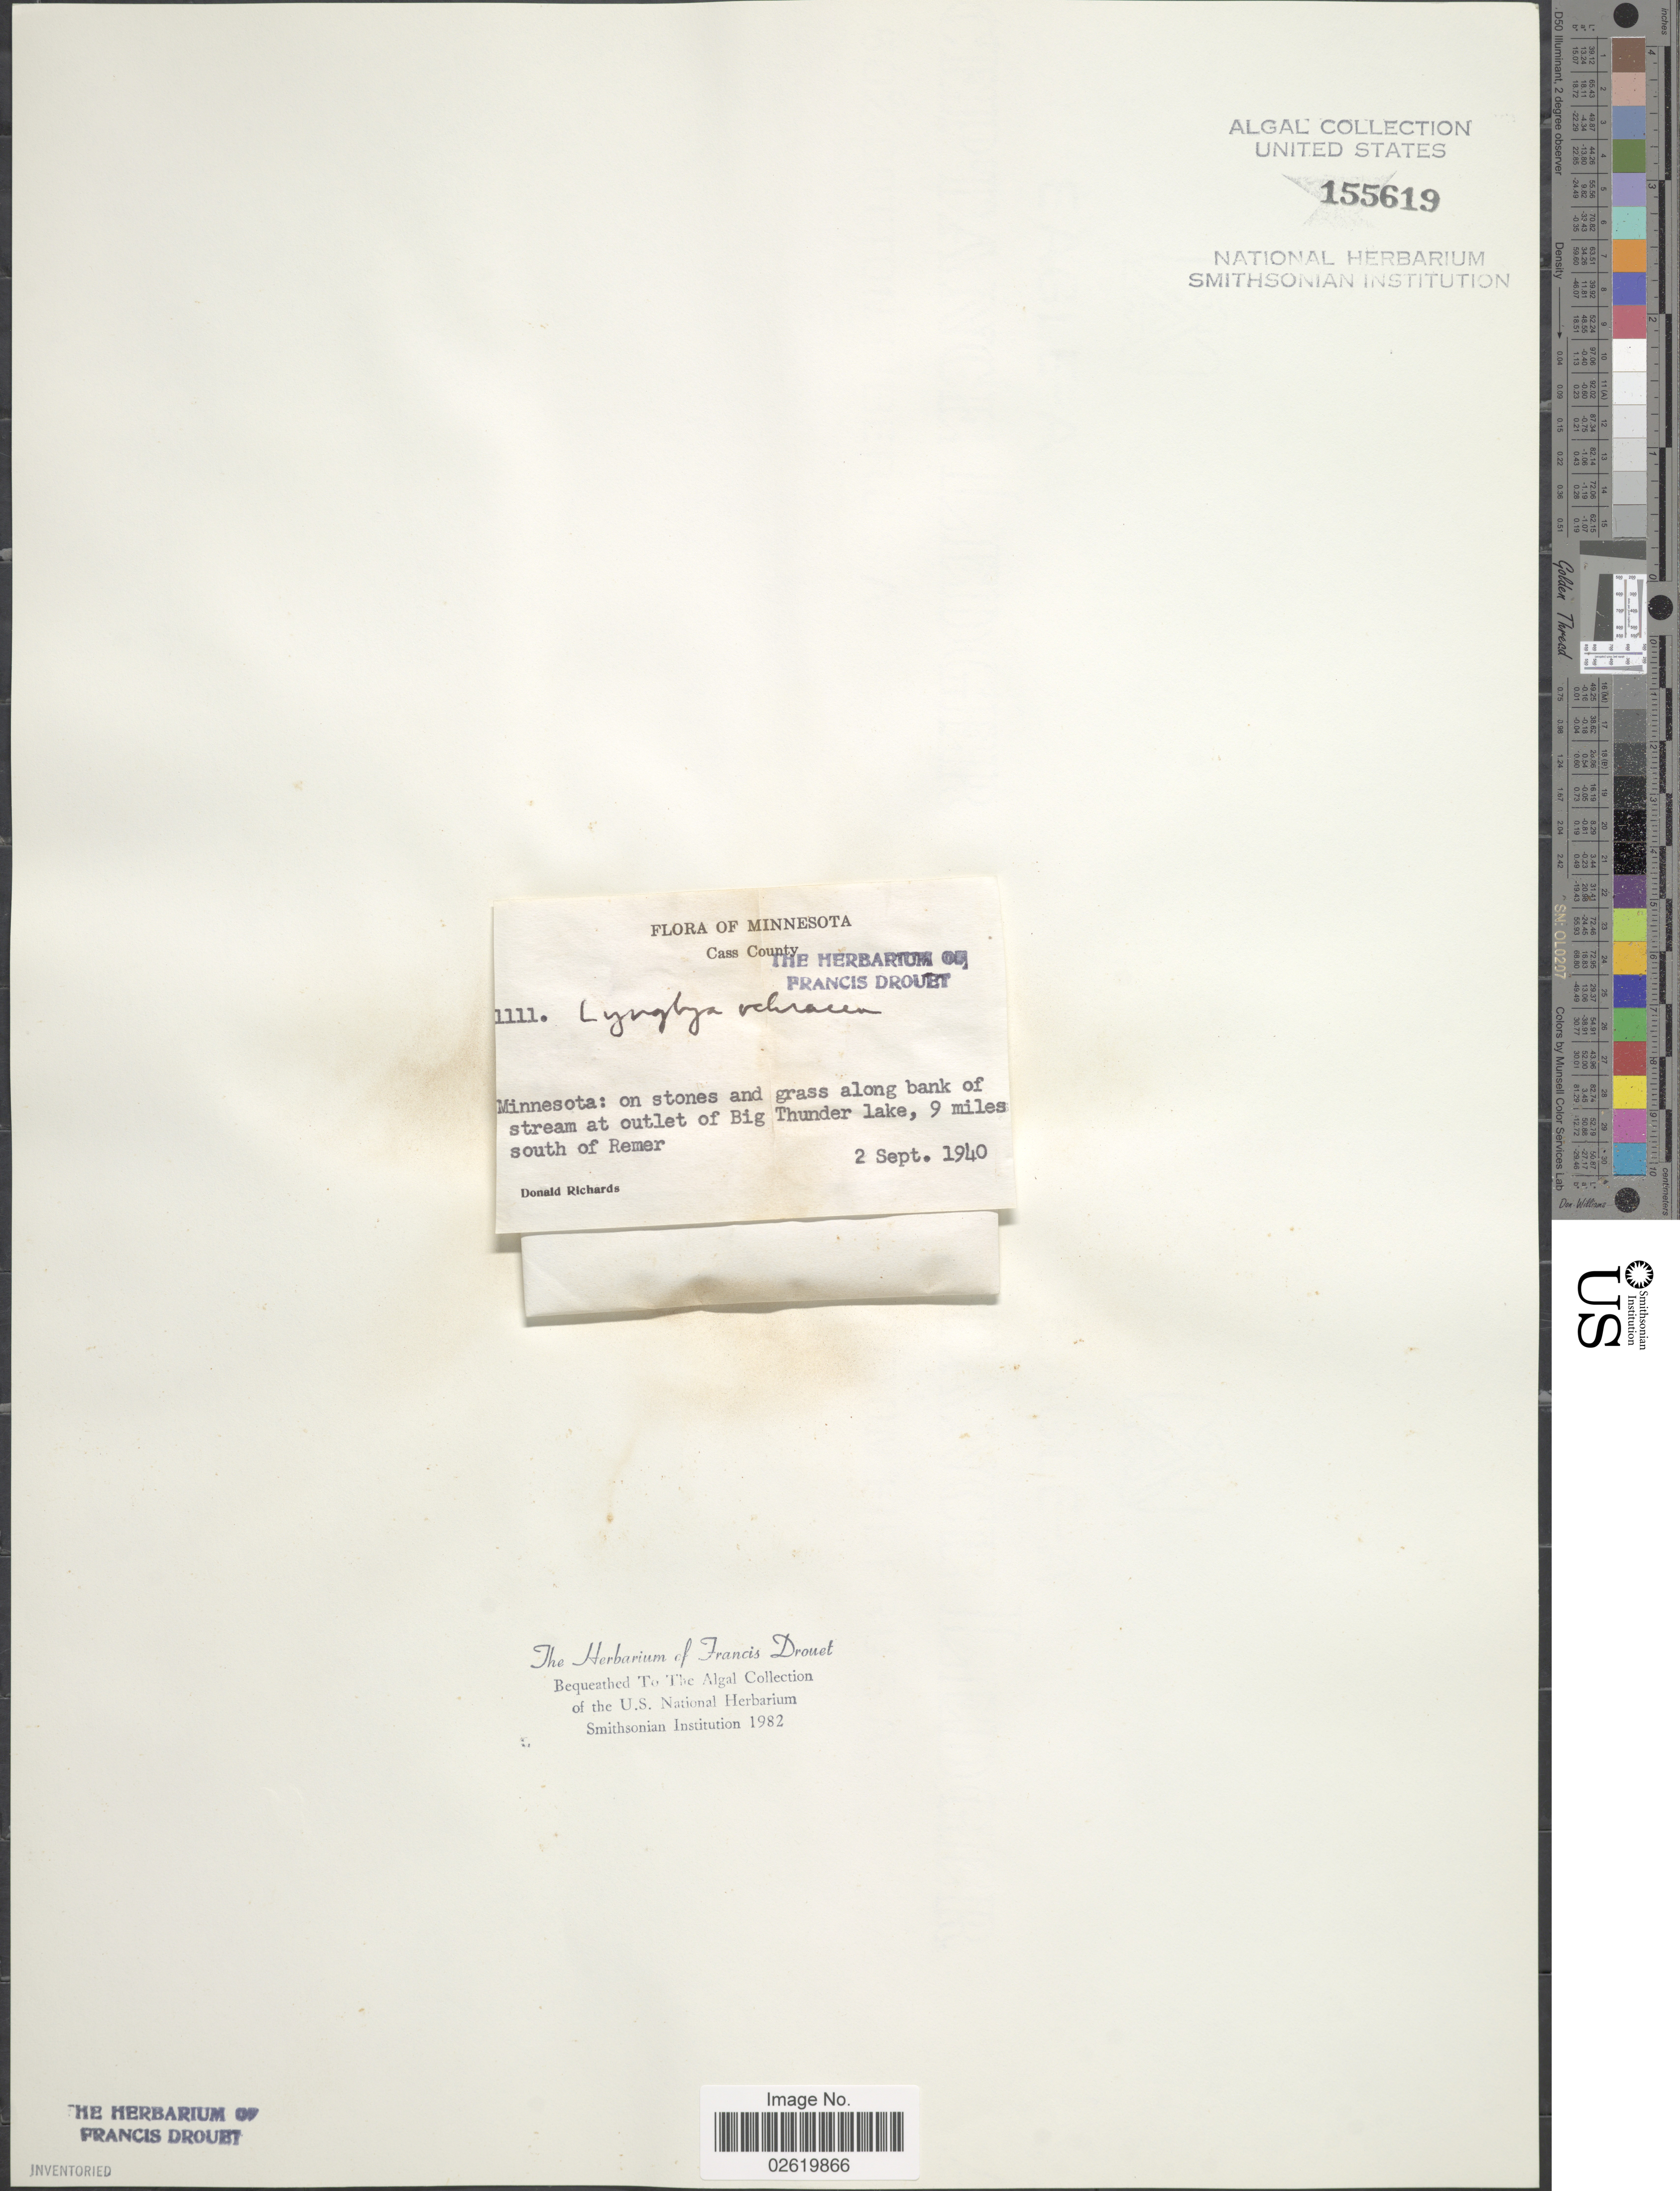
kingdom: Bacteria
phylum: Cyanobacteria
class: Cyanobacteriia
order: Cyanobacteriales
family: Oscillatoriaceae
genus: Leptothrix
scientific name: Leptothrix ochracea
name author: Kütz.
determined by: Drouet, F. E.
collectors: D. Richards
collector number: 1111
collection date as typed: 02 Sep 1940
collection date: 1940-09-02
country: United States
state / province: Minnesota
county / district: Cass County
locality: Big Thunder Lake, south of Remer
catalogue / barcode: US 155619